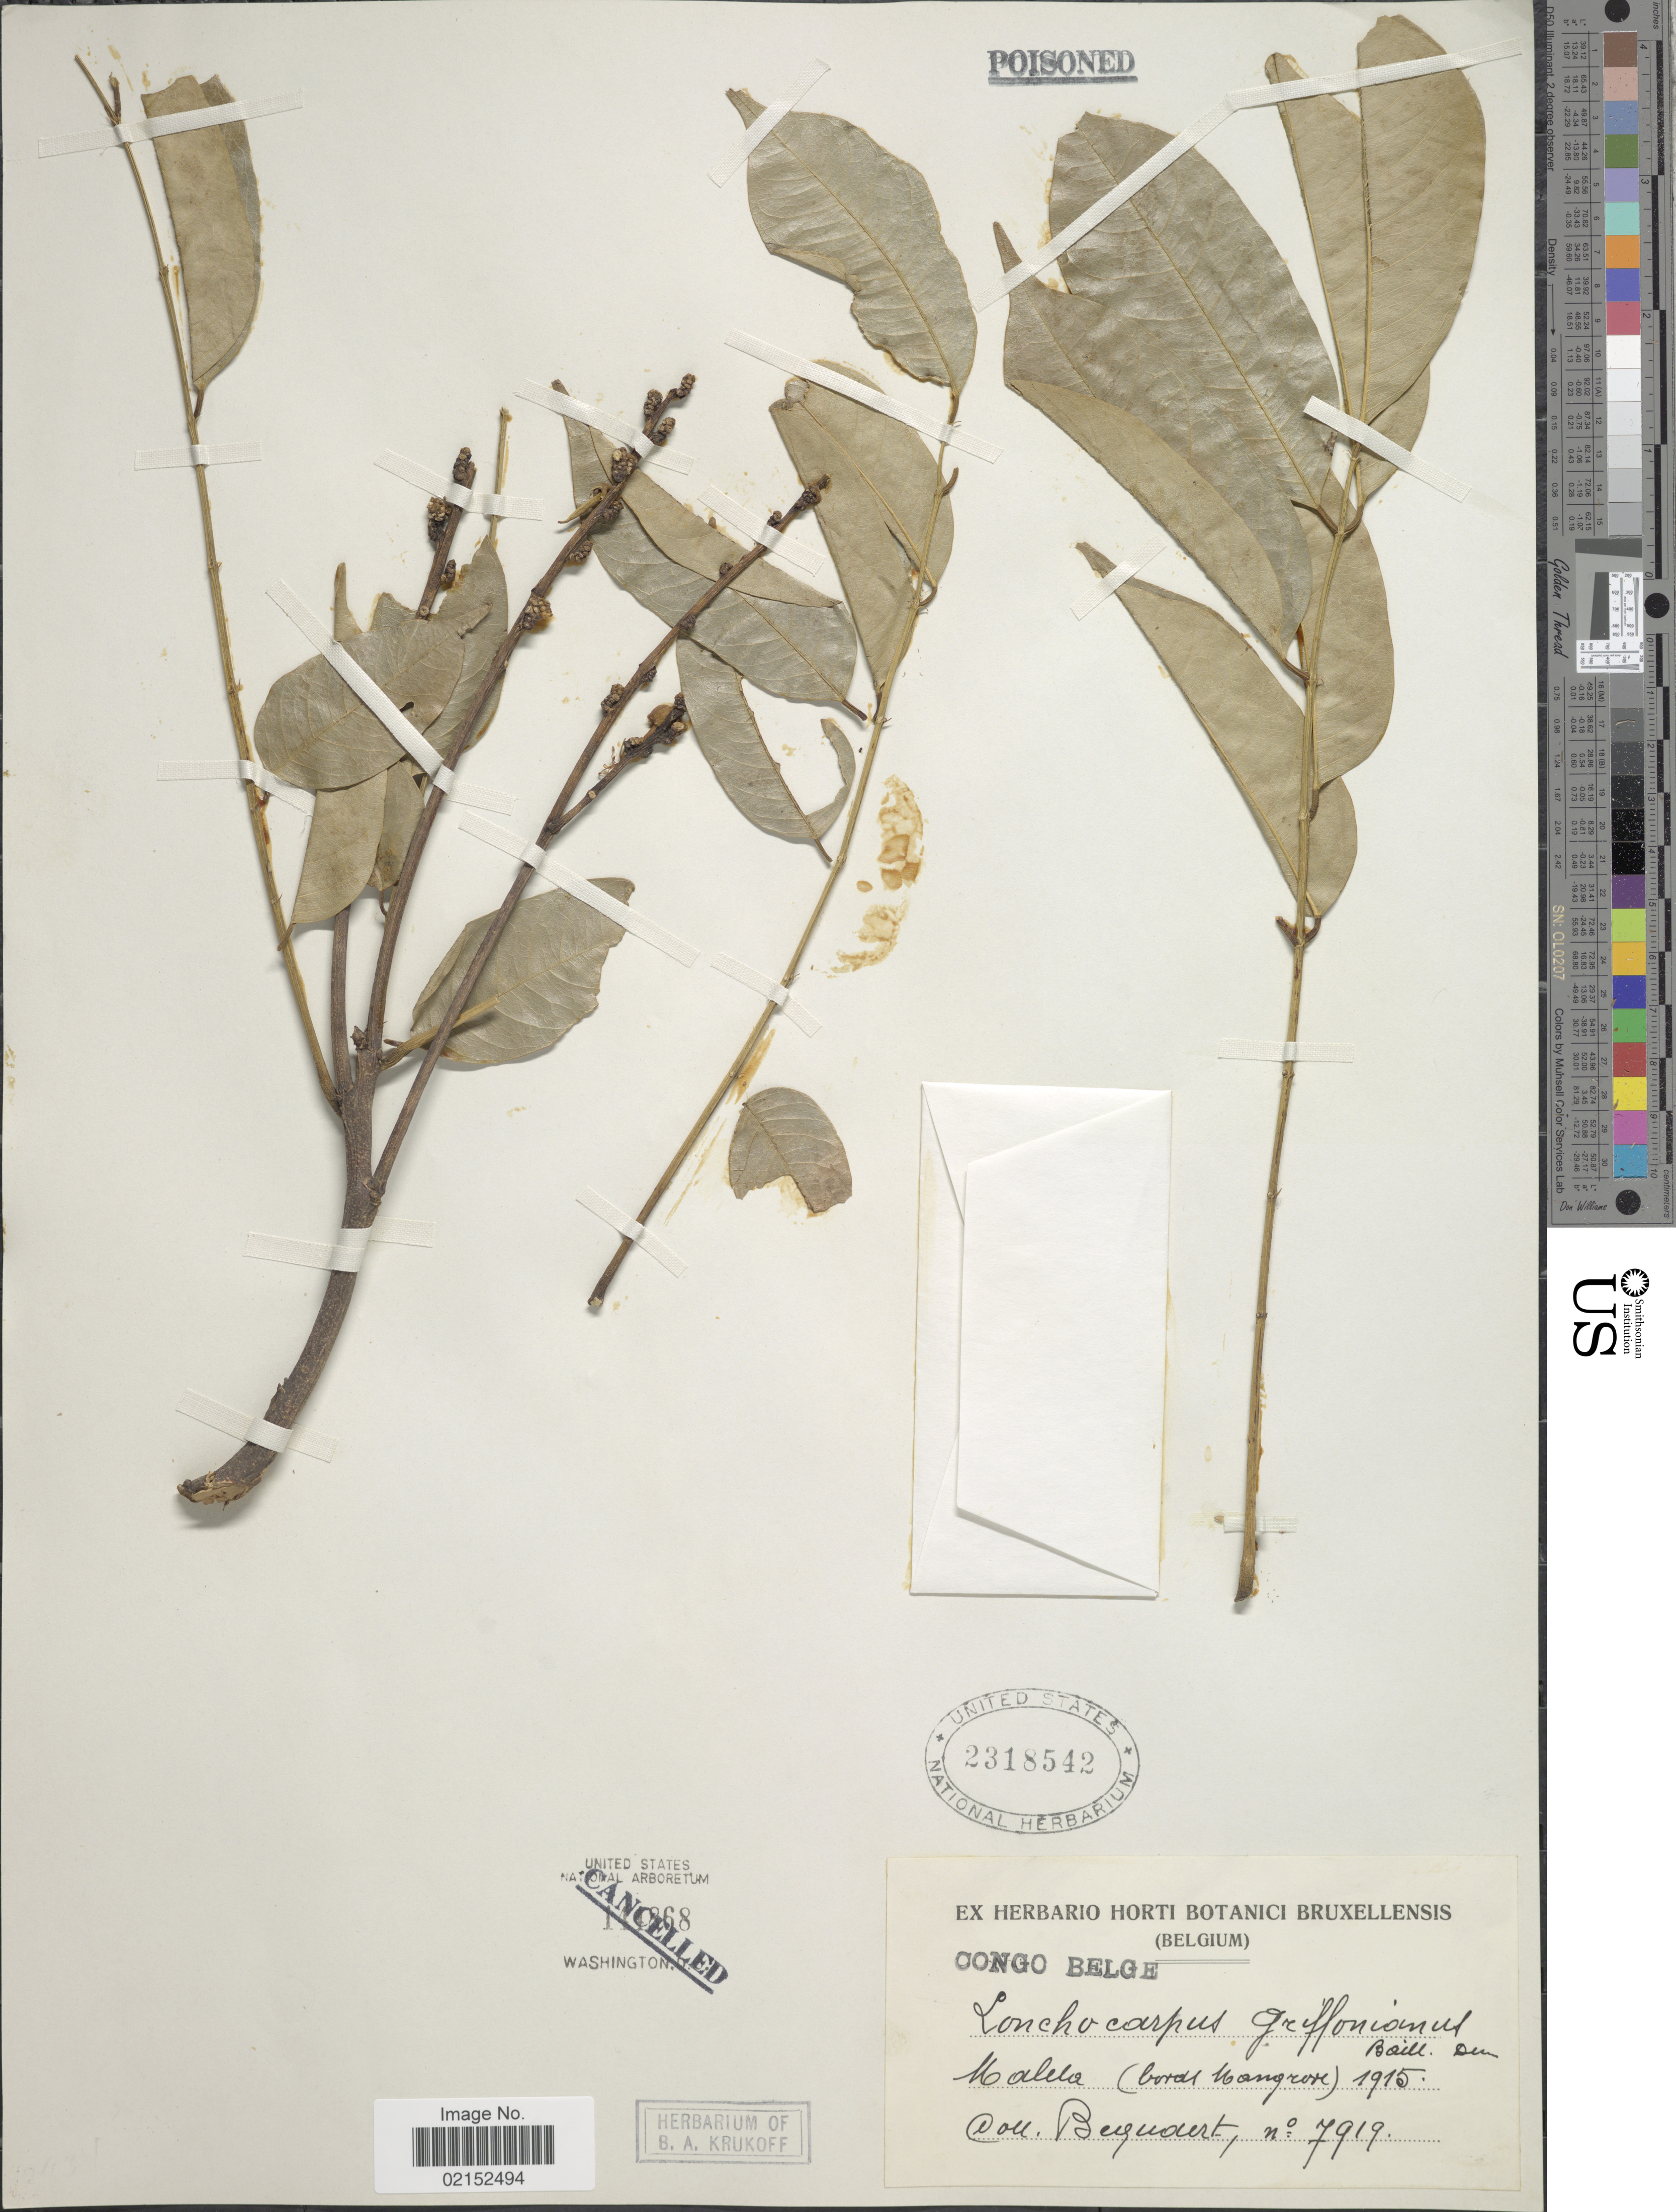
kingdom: Plantae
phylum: Tracheophyta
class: Magnoliopsida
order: Fabales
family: Fabaceae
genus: Lonchocarpus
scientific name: Lonchocarpus griffonianus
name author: Dunn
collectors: Bequaert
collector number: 7919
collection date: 1915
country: Congo, Democratic Republic of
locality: Congo Belge. Malela (bords Mangrove)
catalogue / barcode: US 2318542